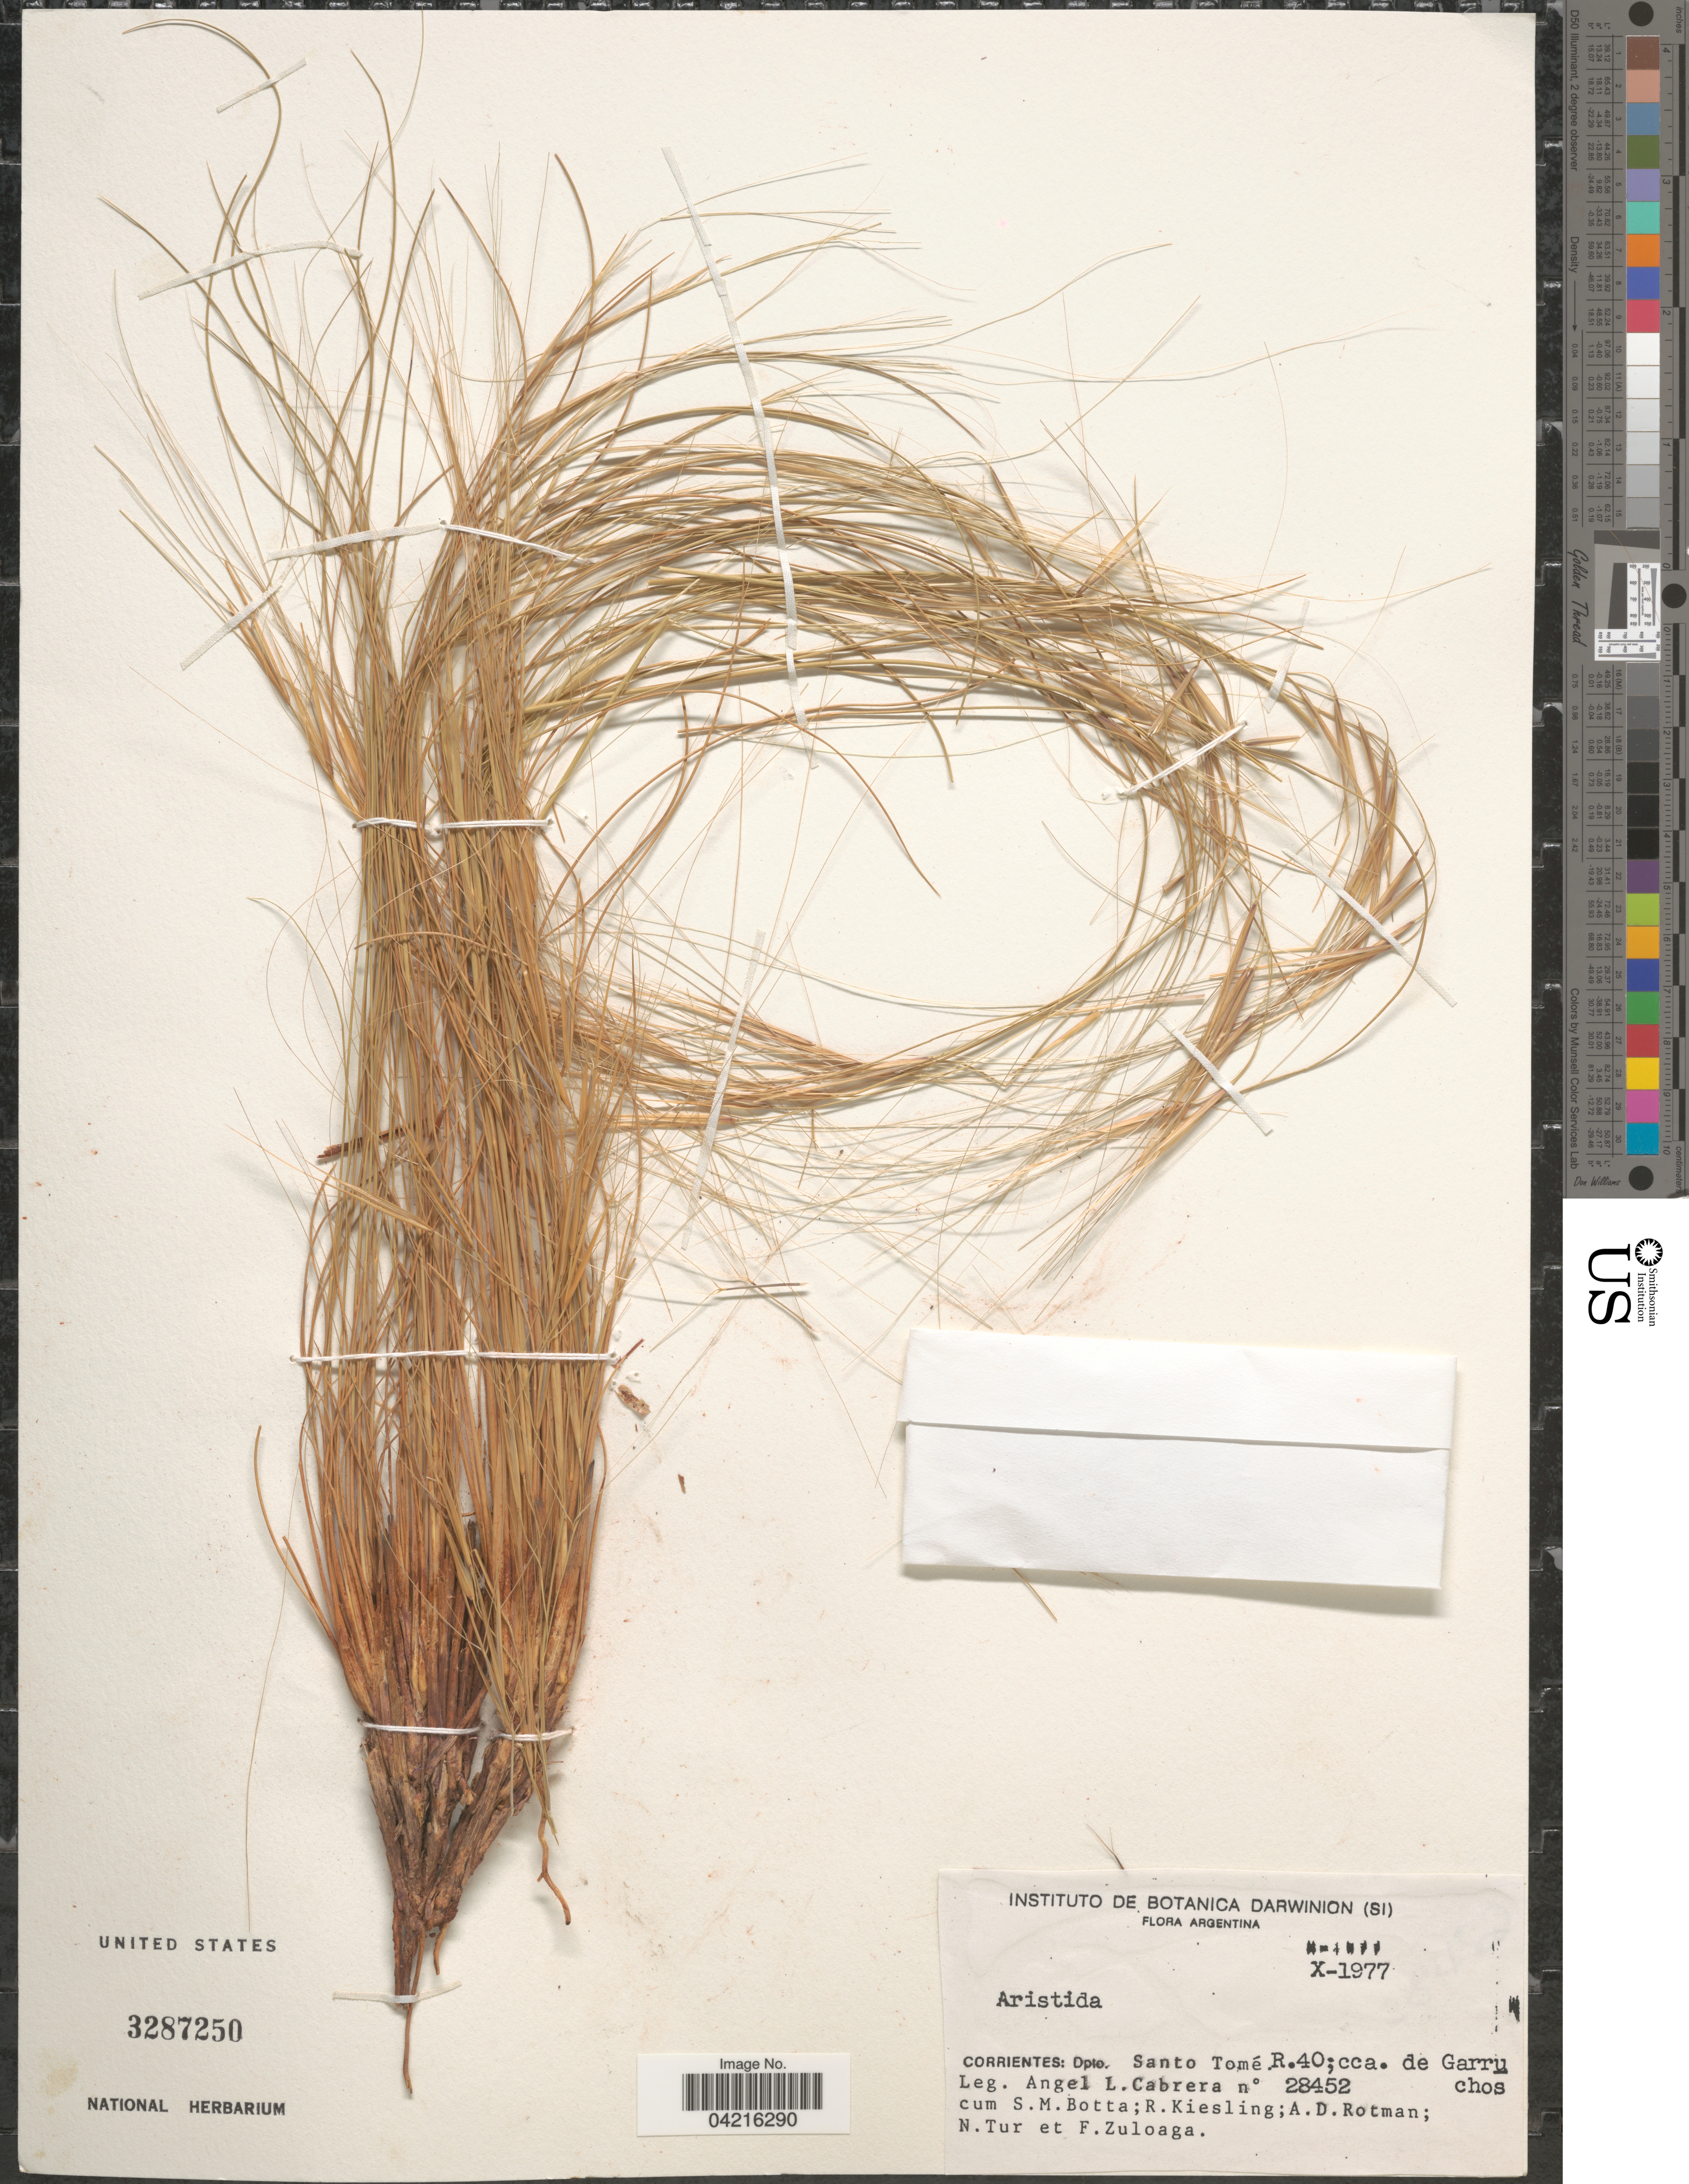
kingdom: Plantae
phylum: Tracheophyta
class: Liliopsida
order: Poales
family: Poaceae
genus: Aristida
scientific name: Aristida sp.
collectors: A. L. Cabrera, S. Botta, R. Kiesling, A. D. Rotman & et al.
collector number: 28452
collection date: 1977-10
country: Argentina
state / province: Corrientes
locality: Dpto. Santo Tomé, R.40; cca. de Garruchos.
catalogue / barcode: US 3287250